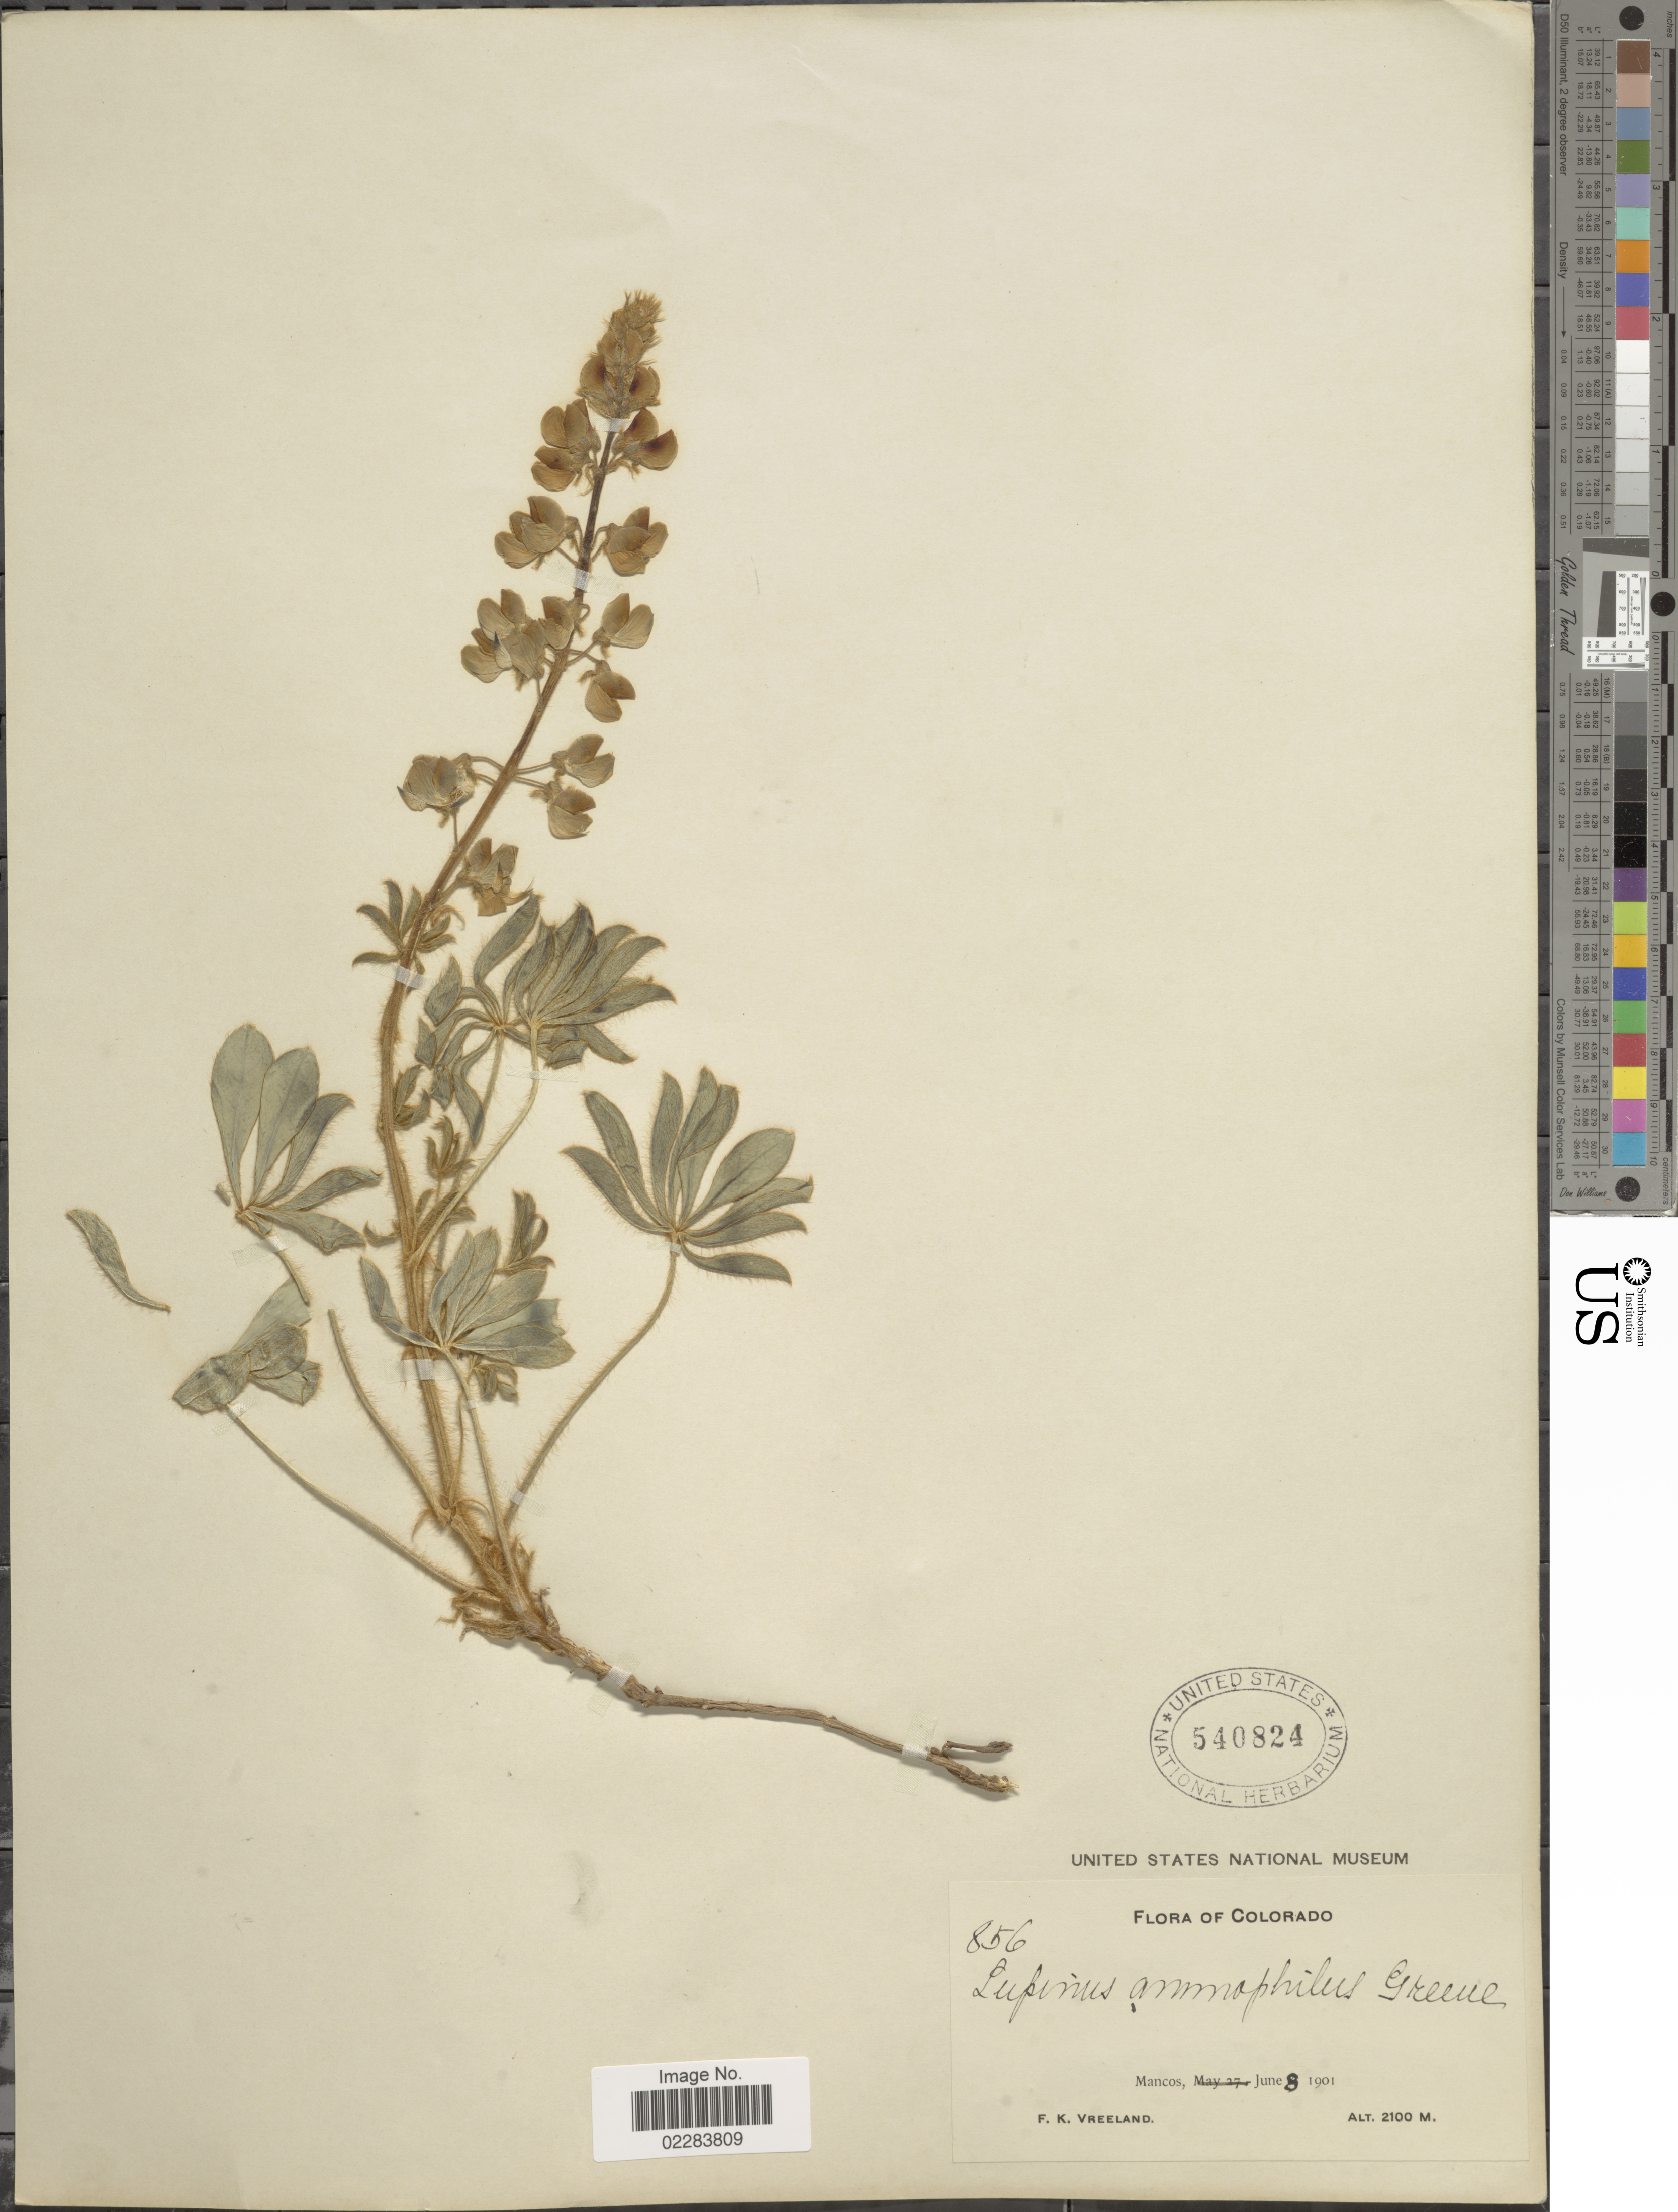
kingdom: Plantae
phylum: Tracheophyta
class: Magnoliopsida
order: Fabales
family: Fabaceae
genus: Lupinus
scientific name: Lupinus ammophilus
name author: Greene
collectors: F. Vreeland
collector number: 856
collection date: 1901-06-08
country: United States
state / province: Colorado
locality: Mancos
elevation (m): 2100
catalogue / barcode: US 540824